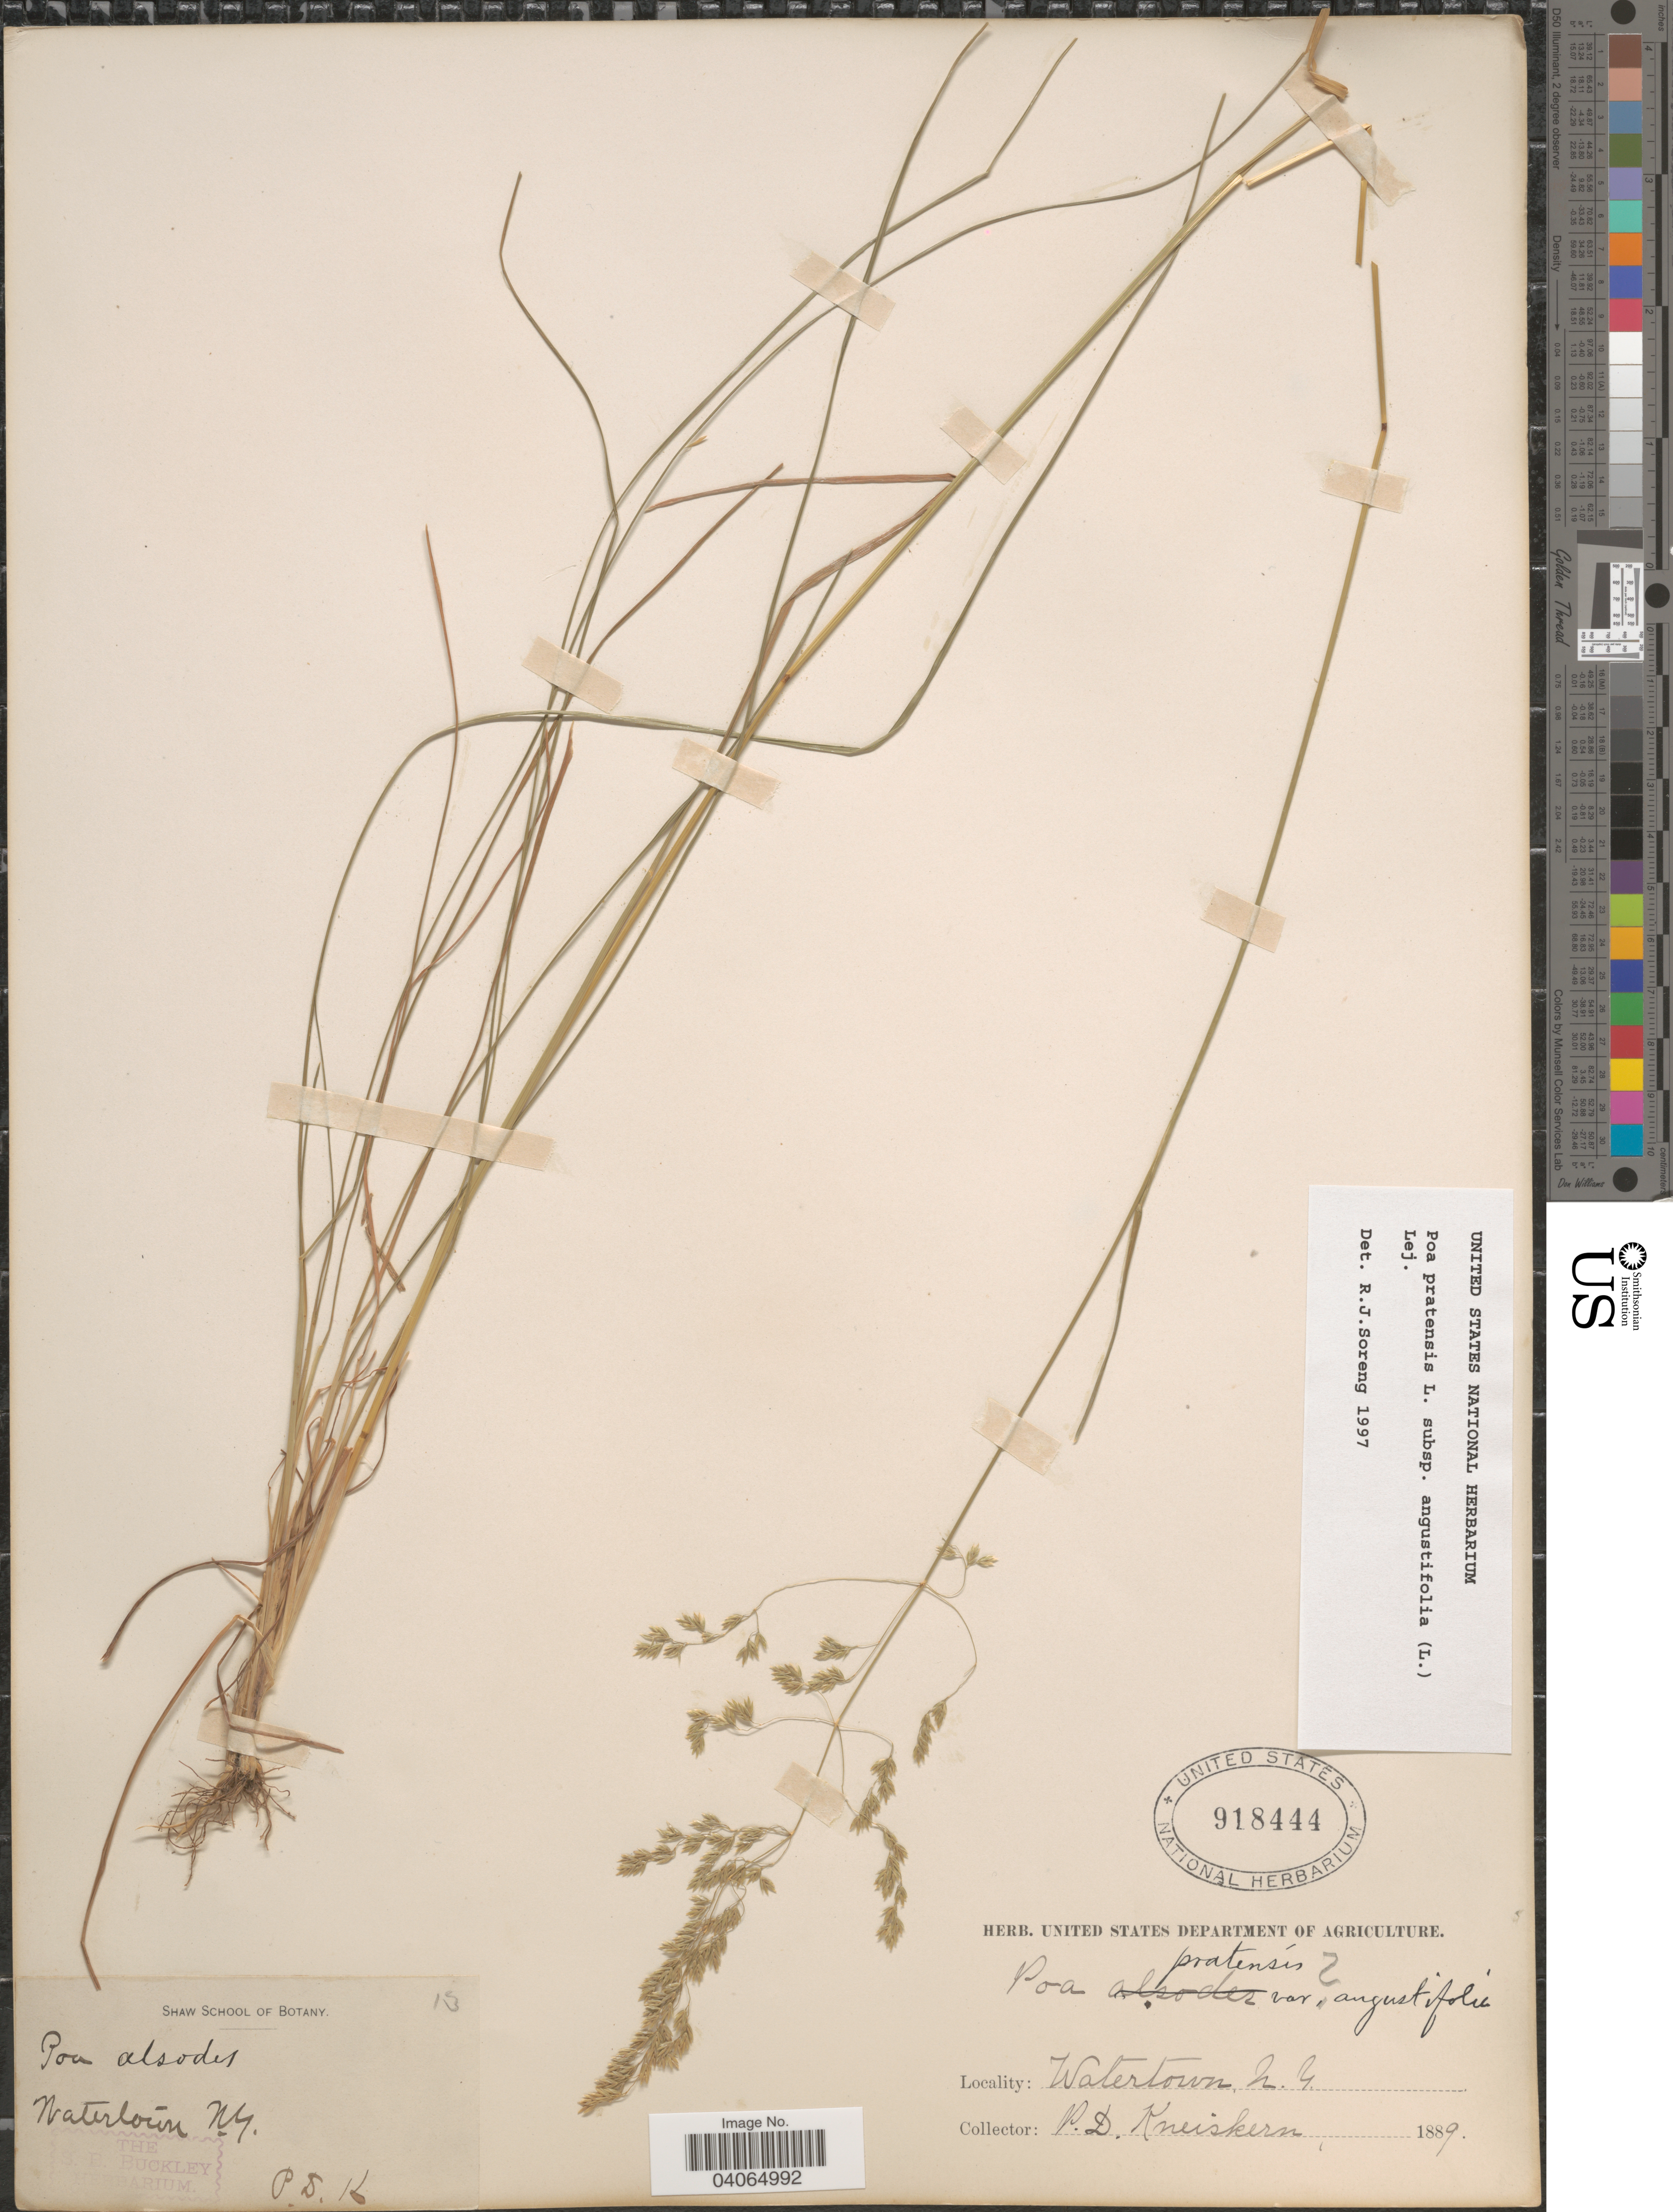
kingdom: Plantae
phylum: Tracheophyta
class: Liliopsida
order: Poales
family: Poaceae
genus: Poa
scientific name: Poa pratensis subsp. angustifolia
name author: (L.) Lej.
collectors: P. Kneiskern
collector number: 13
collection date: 1889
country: United States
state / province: New York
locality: Watertown.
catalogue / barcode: US 918444